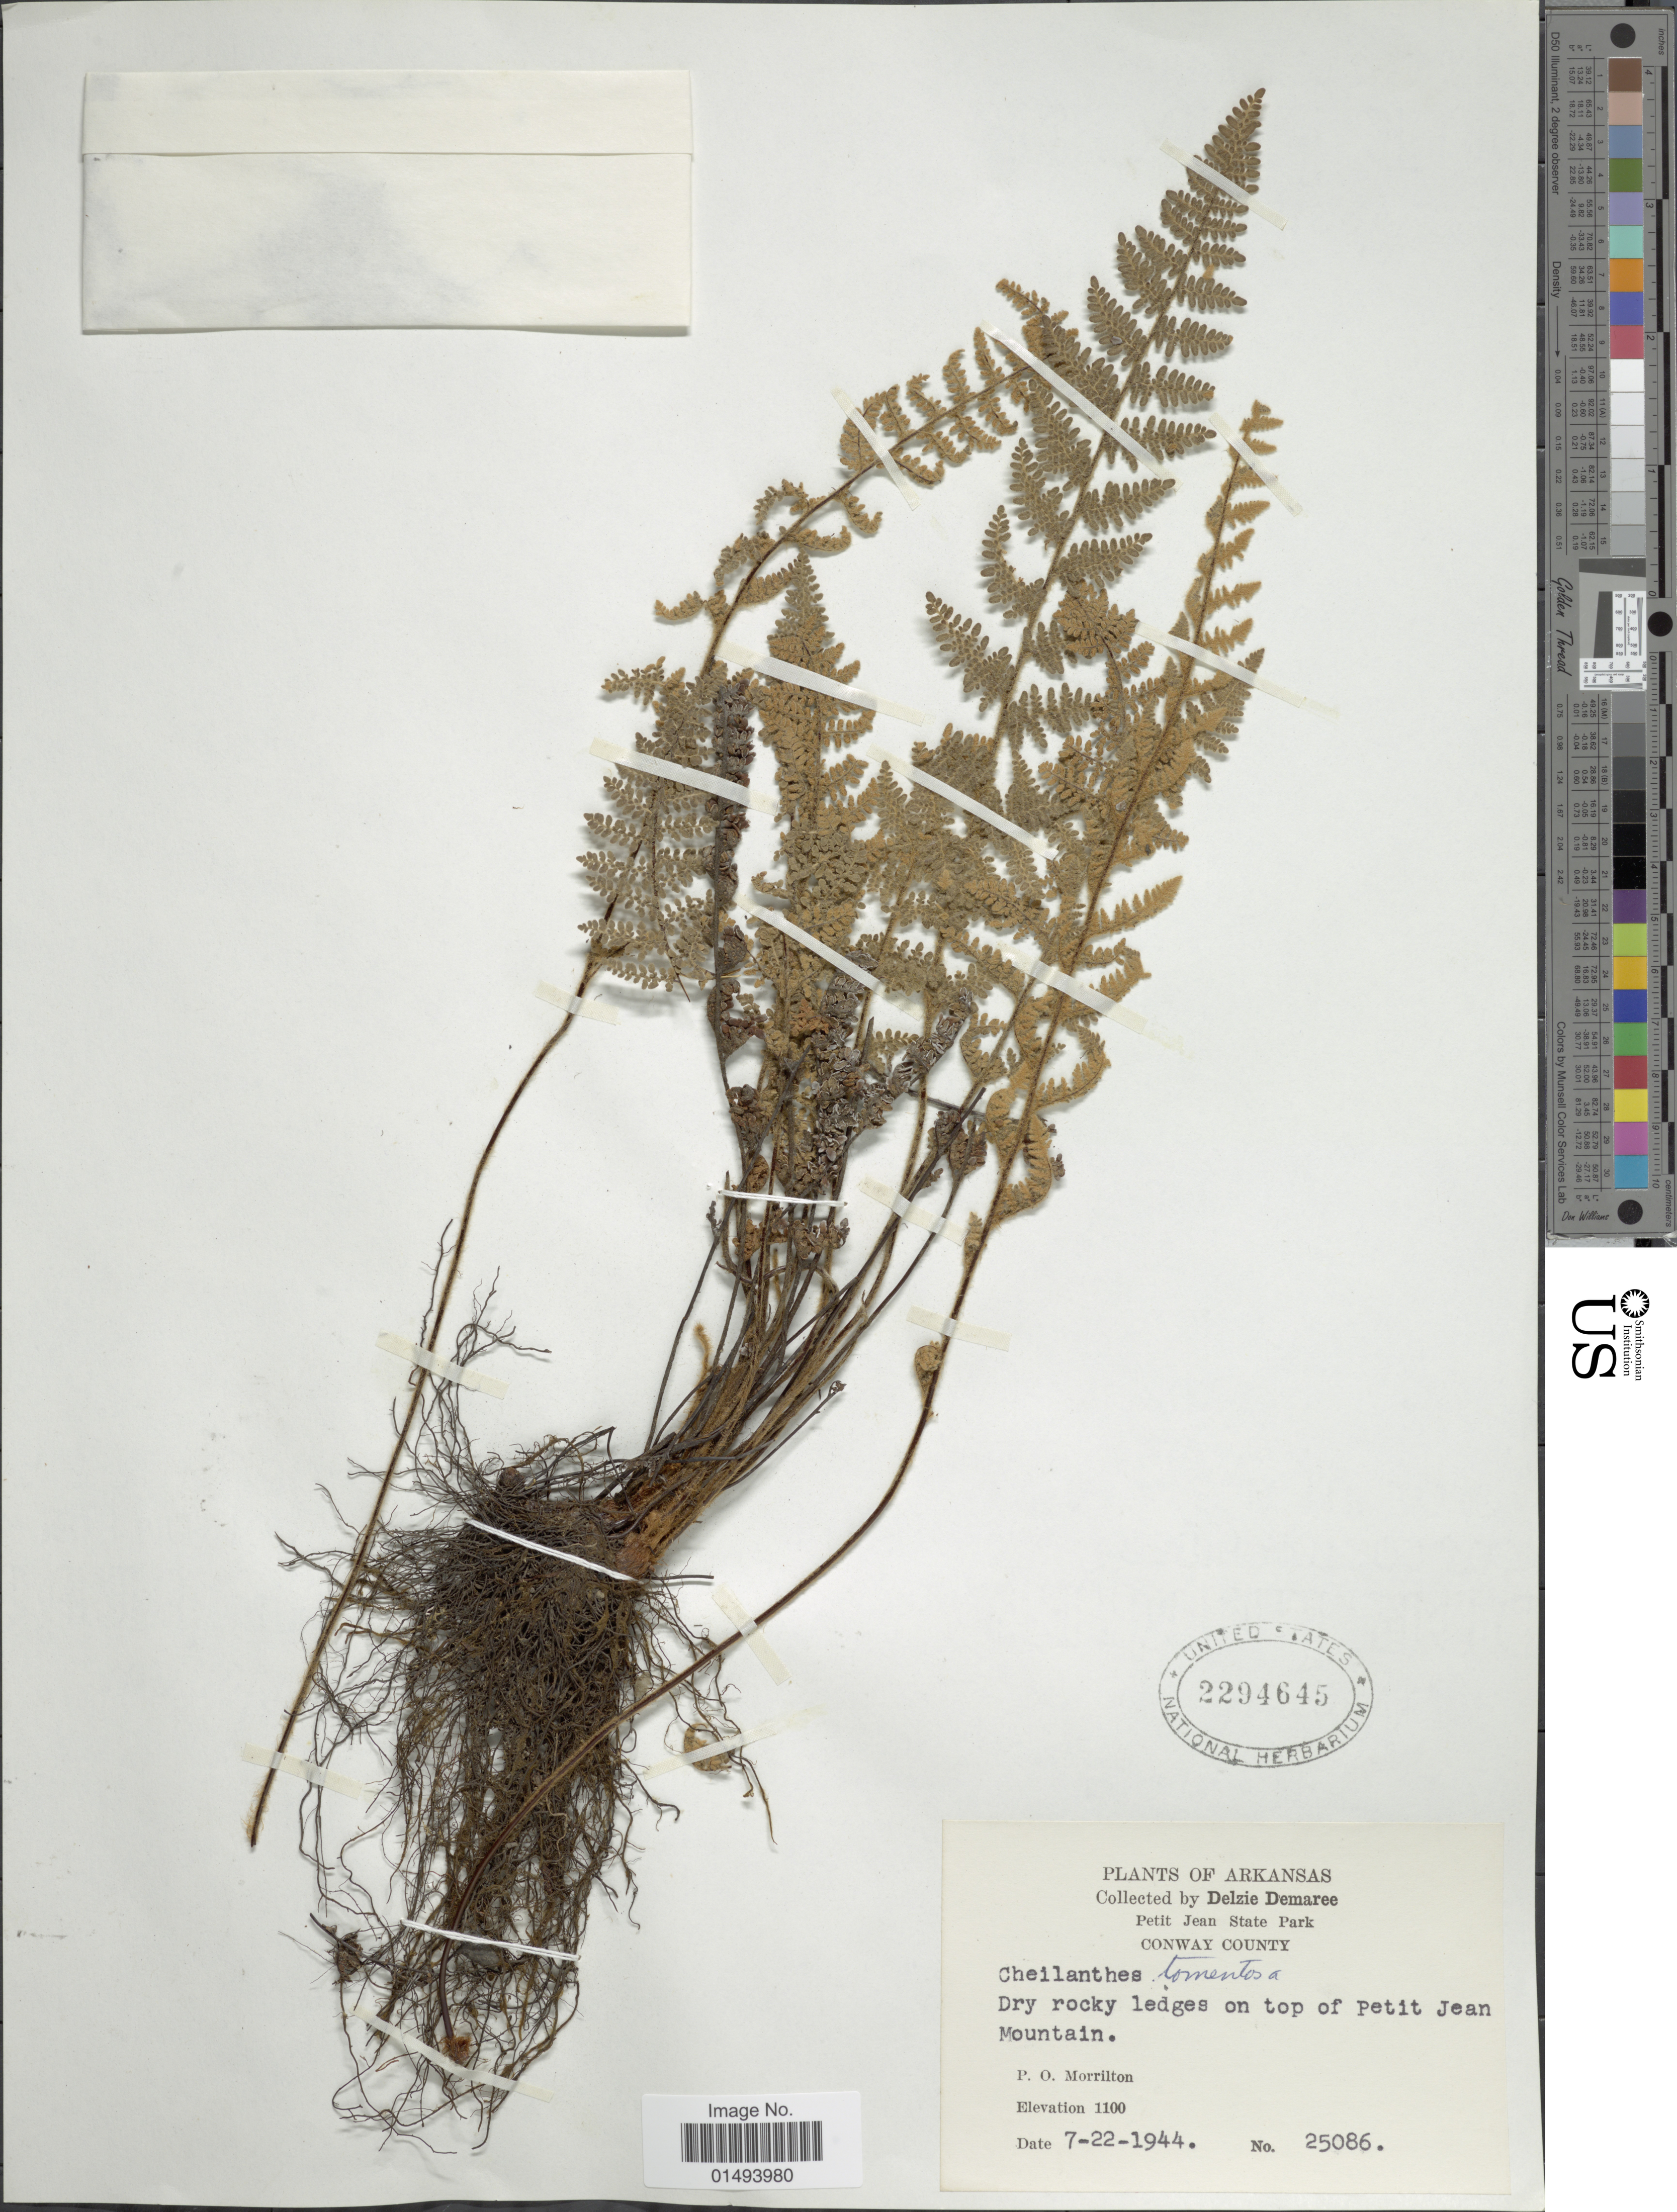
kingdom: Plantae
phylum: Tracheophyta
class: Polypodiopsida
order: Polypodiales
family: Pteridaceae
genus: Myriopteris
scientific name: Myriopteris tomentosa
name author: (Link) Fée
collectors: D. Demaree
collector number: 25086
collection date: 1944-07-22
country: United States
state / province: Arkansas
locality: Plants of Arkansas, Petit Jane State Park, Conway County, dry rocky ledges on top of Petit Jean Mountain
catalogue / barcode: US 2294645